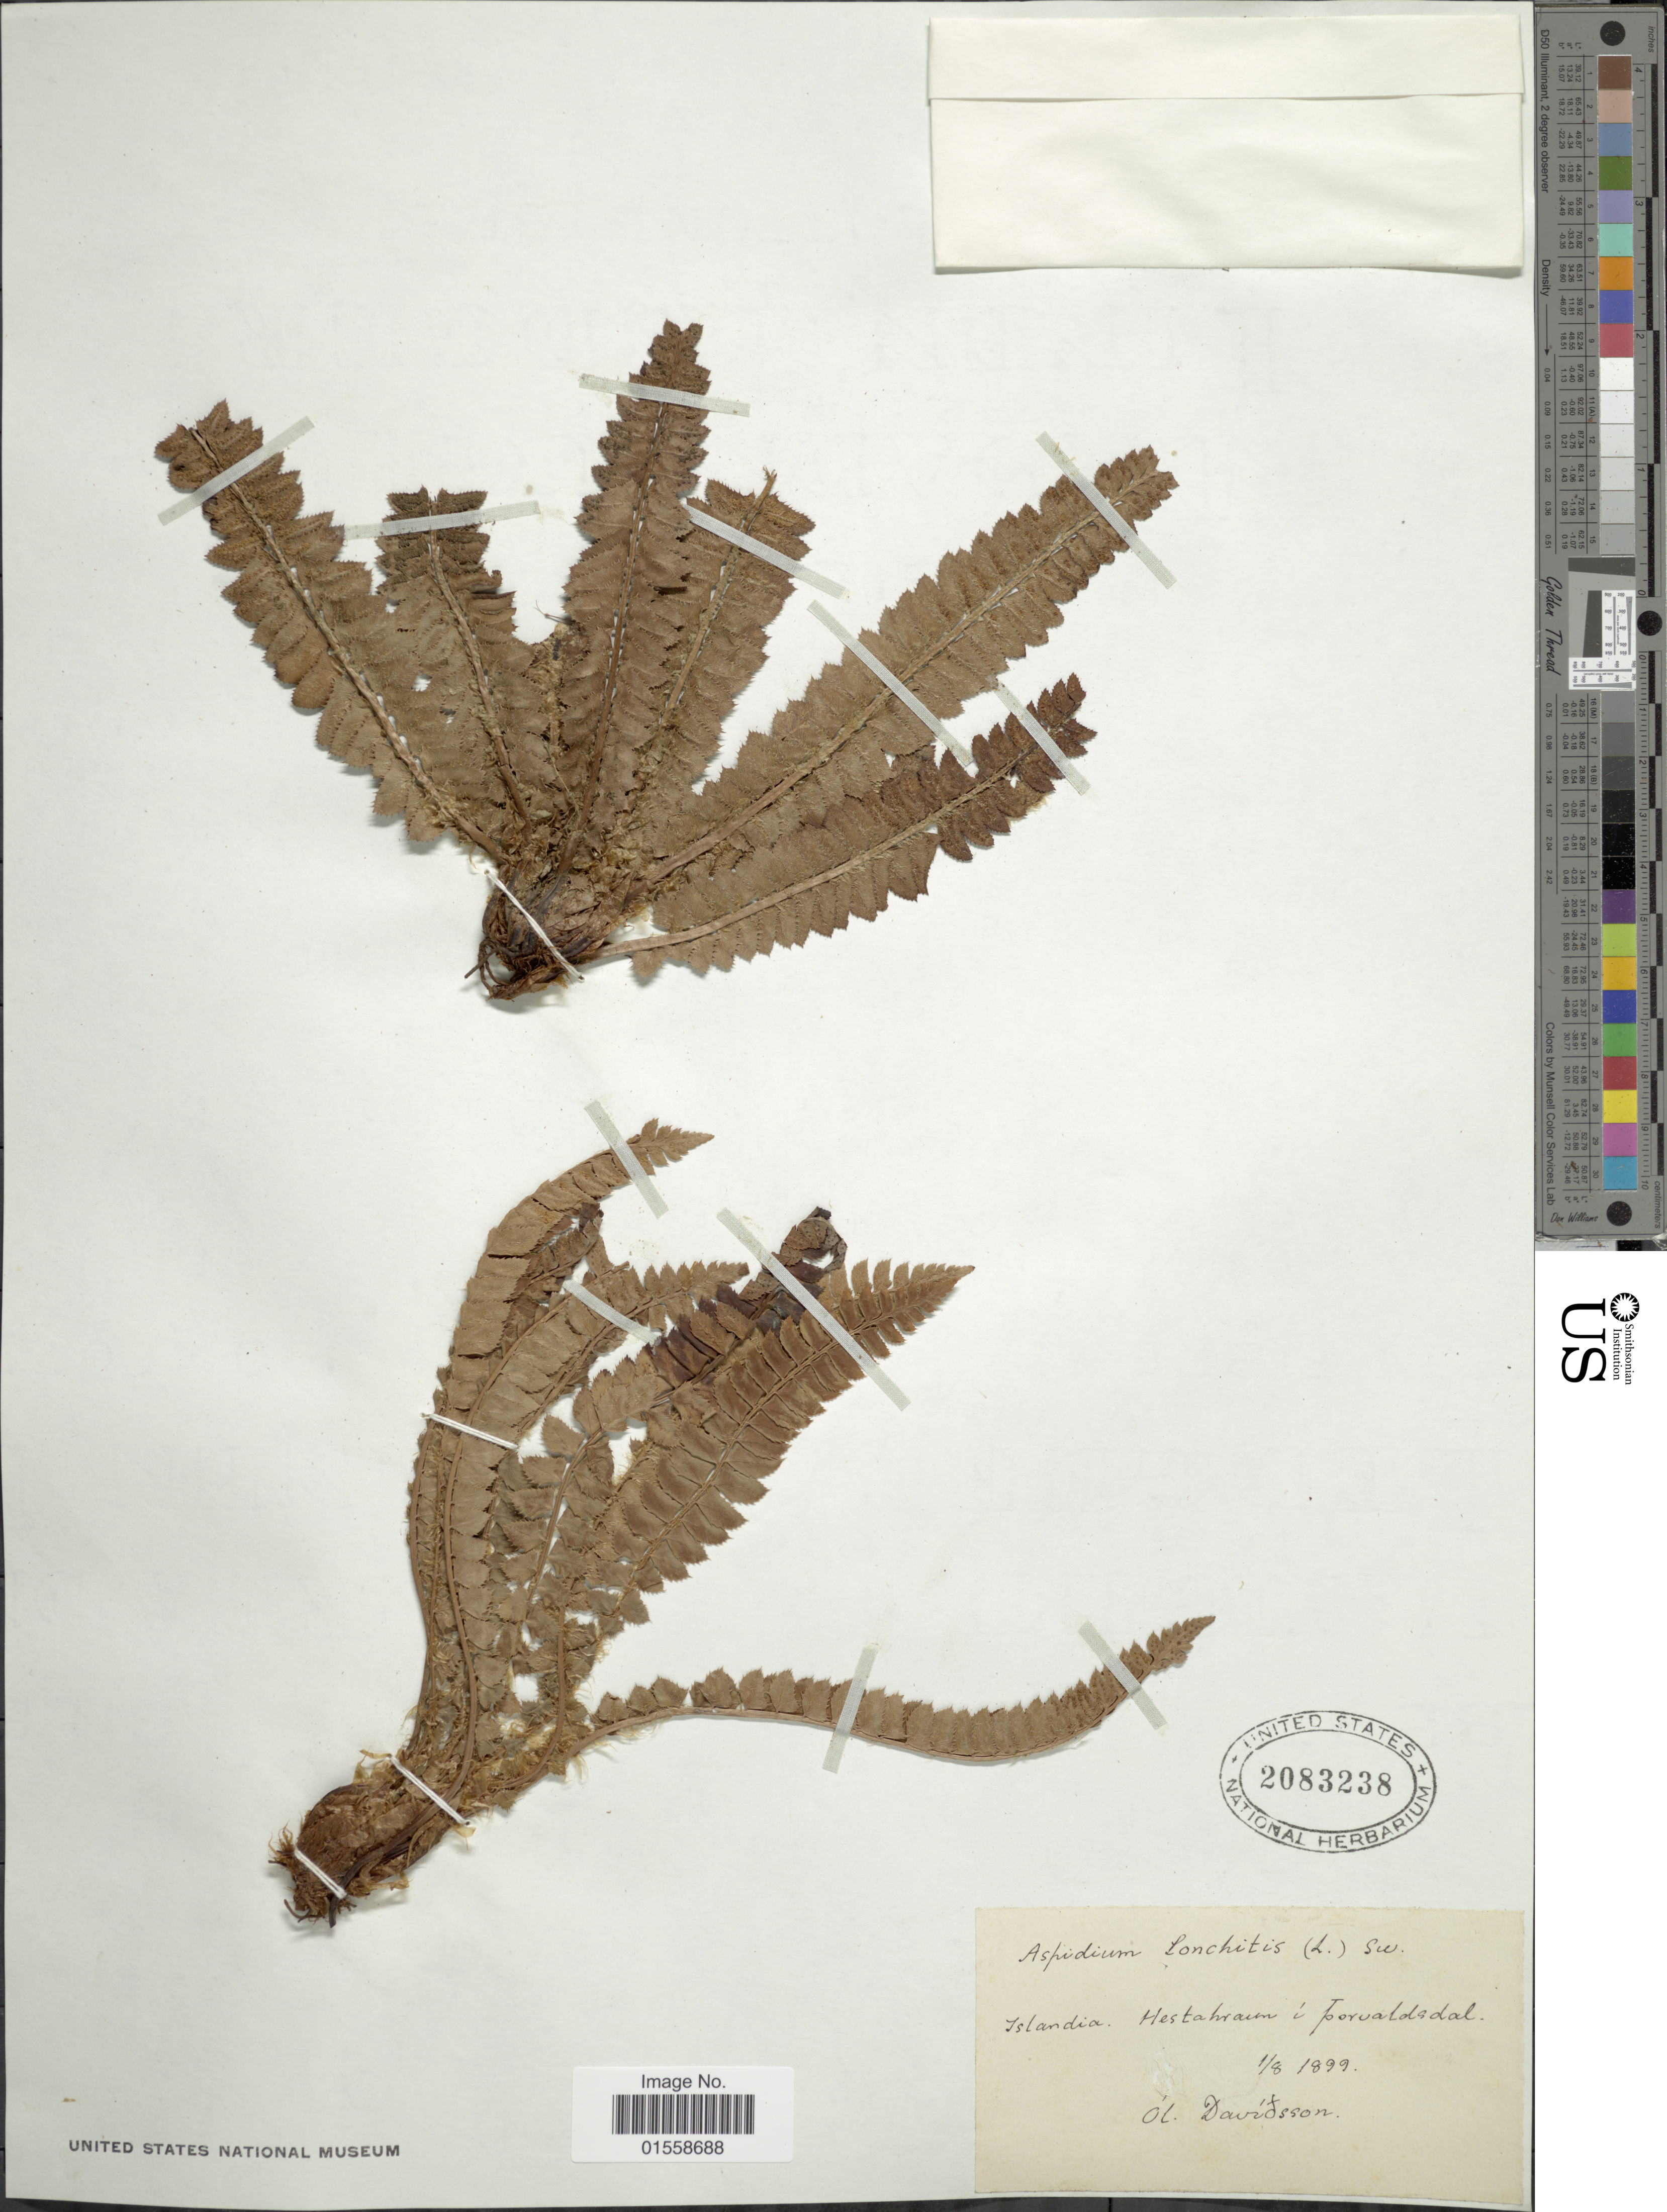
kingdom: Plantae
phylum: Tracheophyta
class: Polypodiopsida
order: Polypodiales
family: Dryopteridaceae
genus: Polystichum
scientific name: Polystichum lonchitis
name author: (Roth) L.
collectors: O. Davidsson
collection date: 1899-08-01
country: Iceland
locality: Islandia. Hestahraun i Þorvaldsdal.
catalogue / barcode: US 2083238